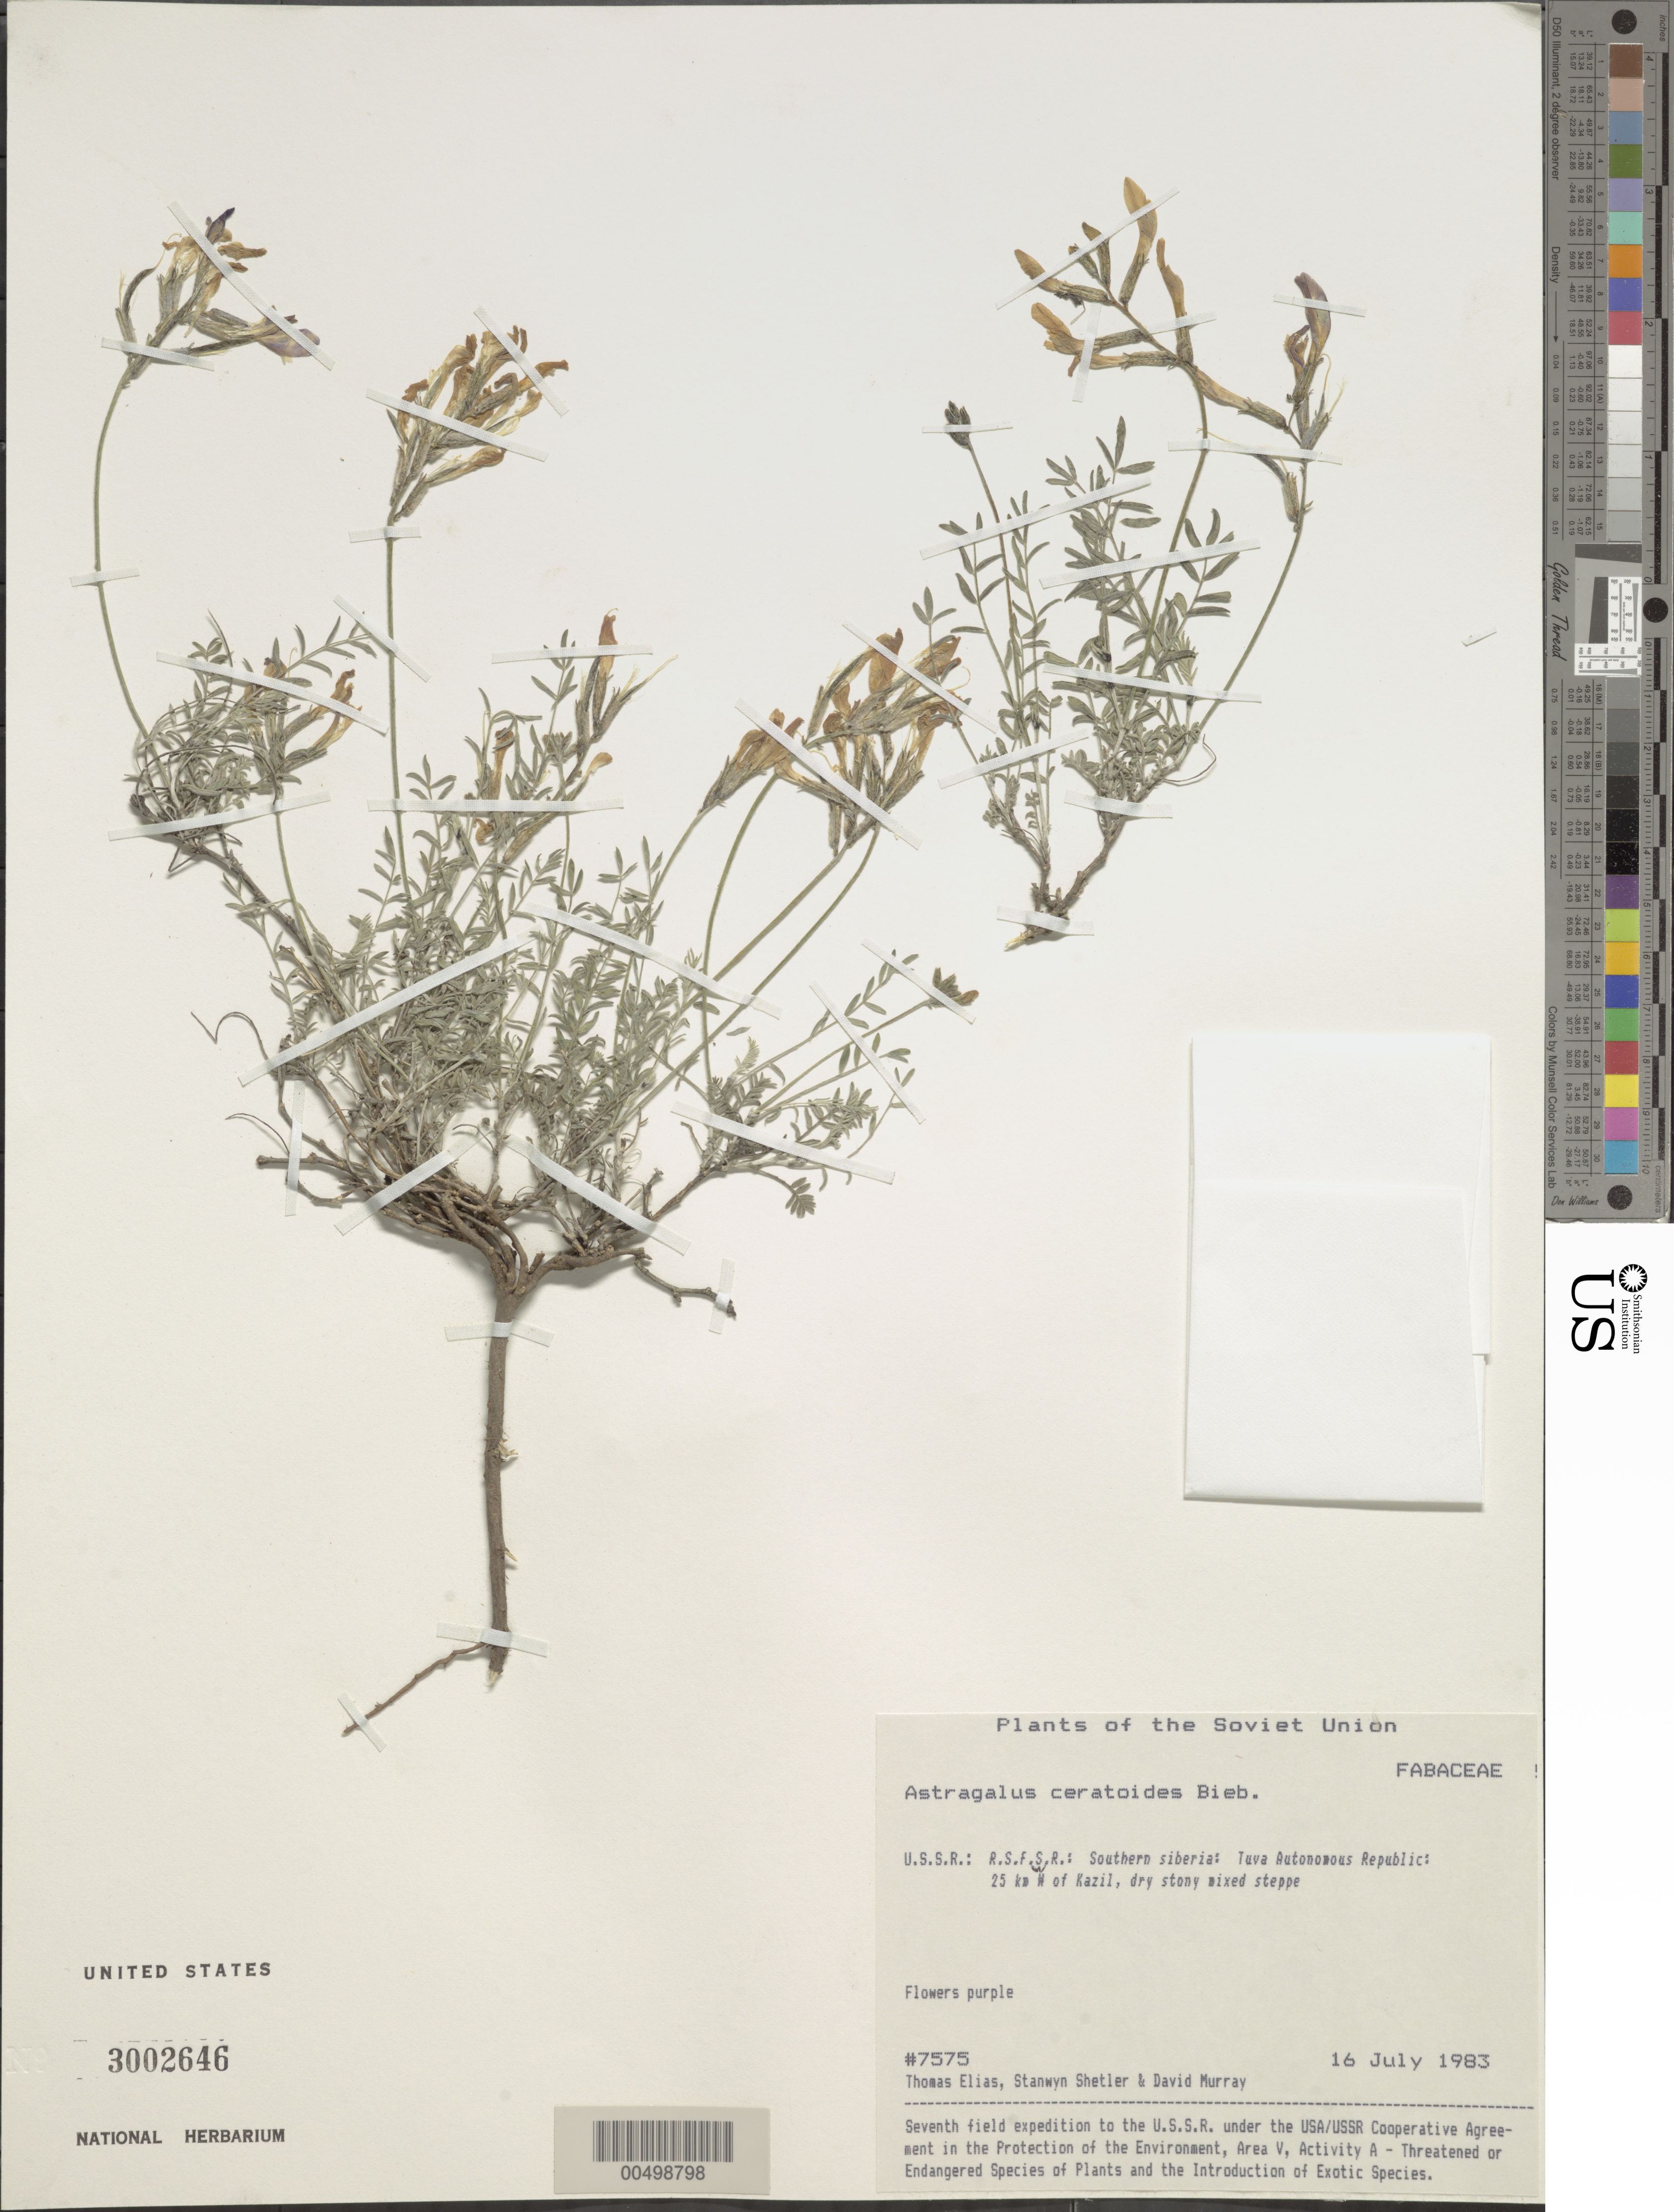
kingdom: Plantae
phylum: Tracheophyta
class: Magnoliopsida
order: Fabales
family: Fabaceae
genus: Astragalus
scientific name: Astragalus stenoceras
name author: C.A. Mey.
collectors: T. Elias, S. Shetler & D. F. Murray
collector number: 7575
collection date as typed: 16 Jul 1983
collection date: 1983-07-16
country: Russian Federation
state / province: Tuva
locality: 25 km W of Kazil [Kyzyl]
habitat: dry stony mixed steppe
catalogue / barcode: US 3002646